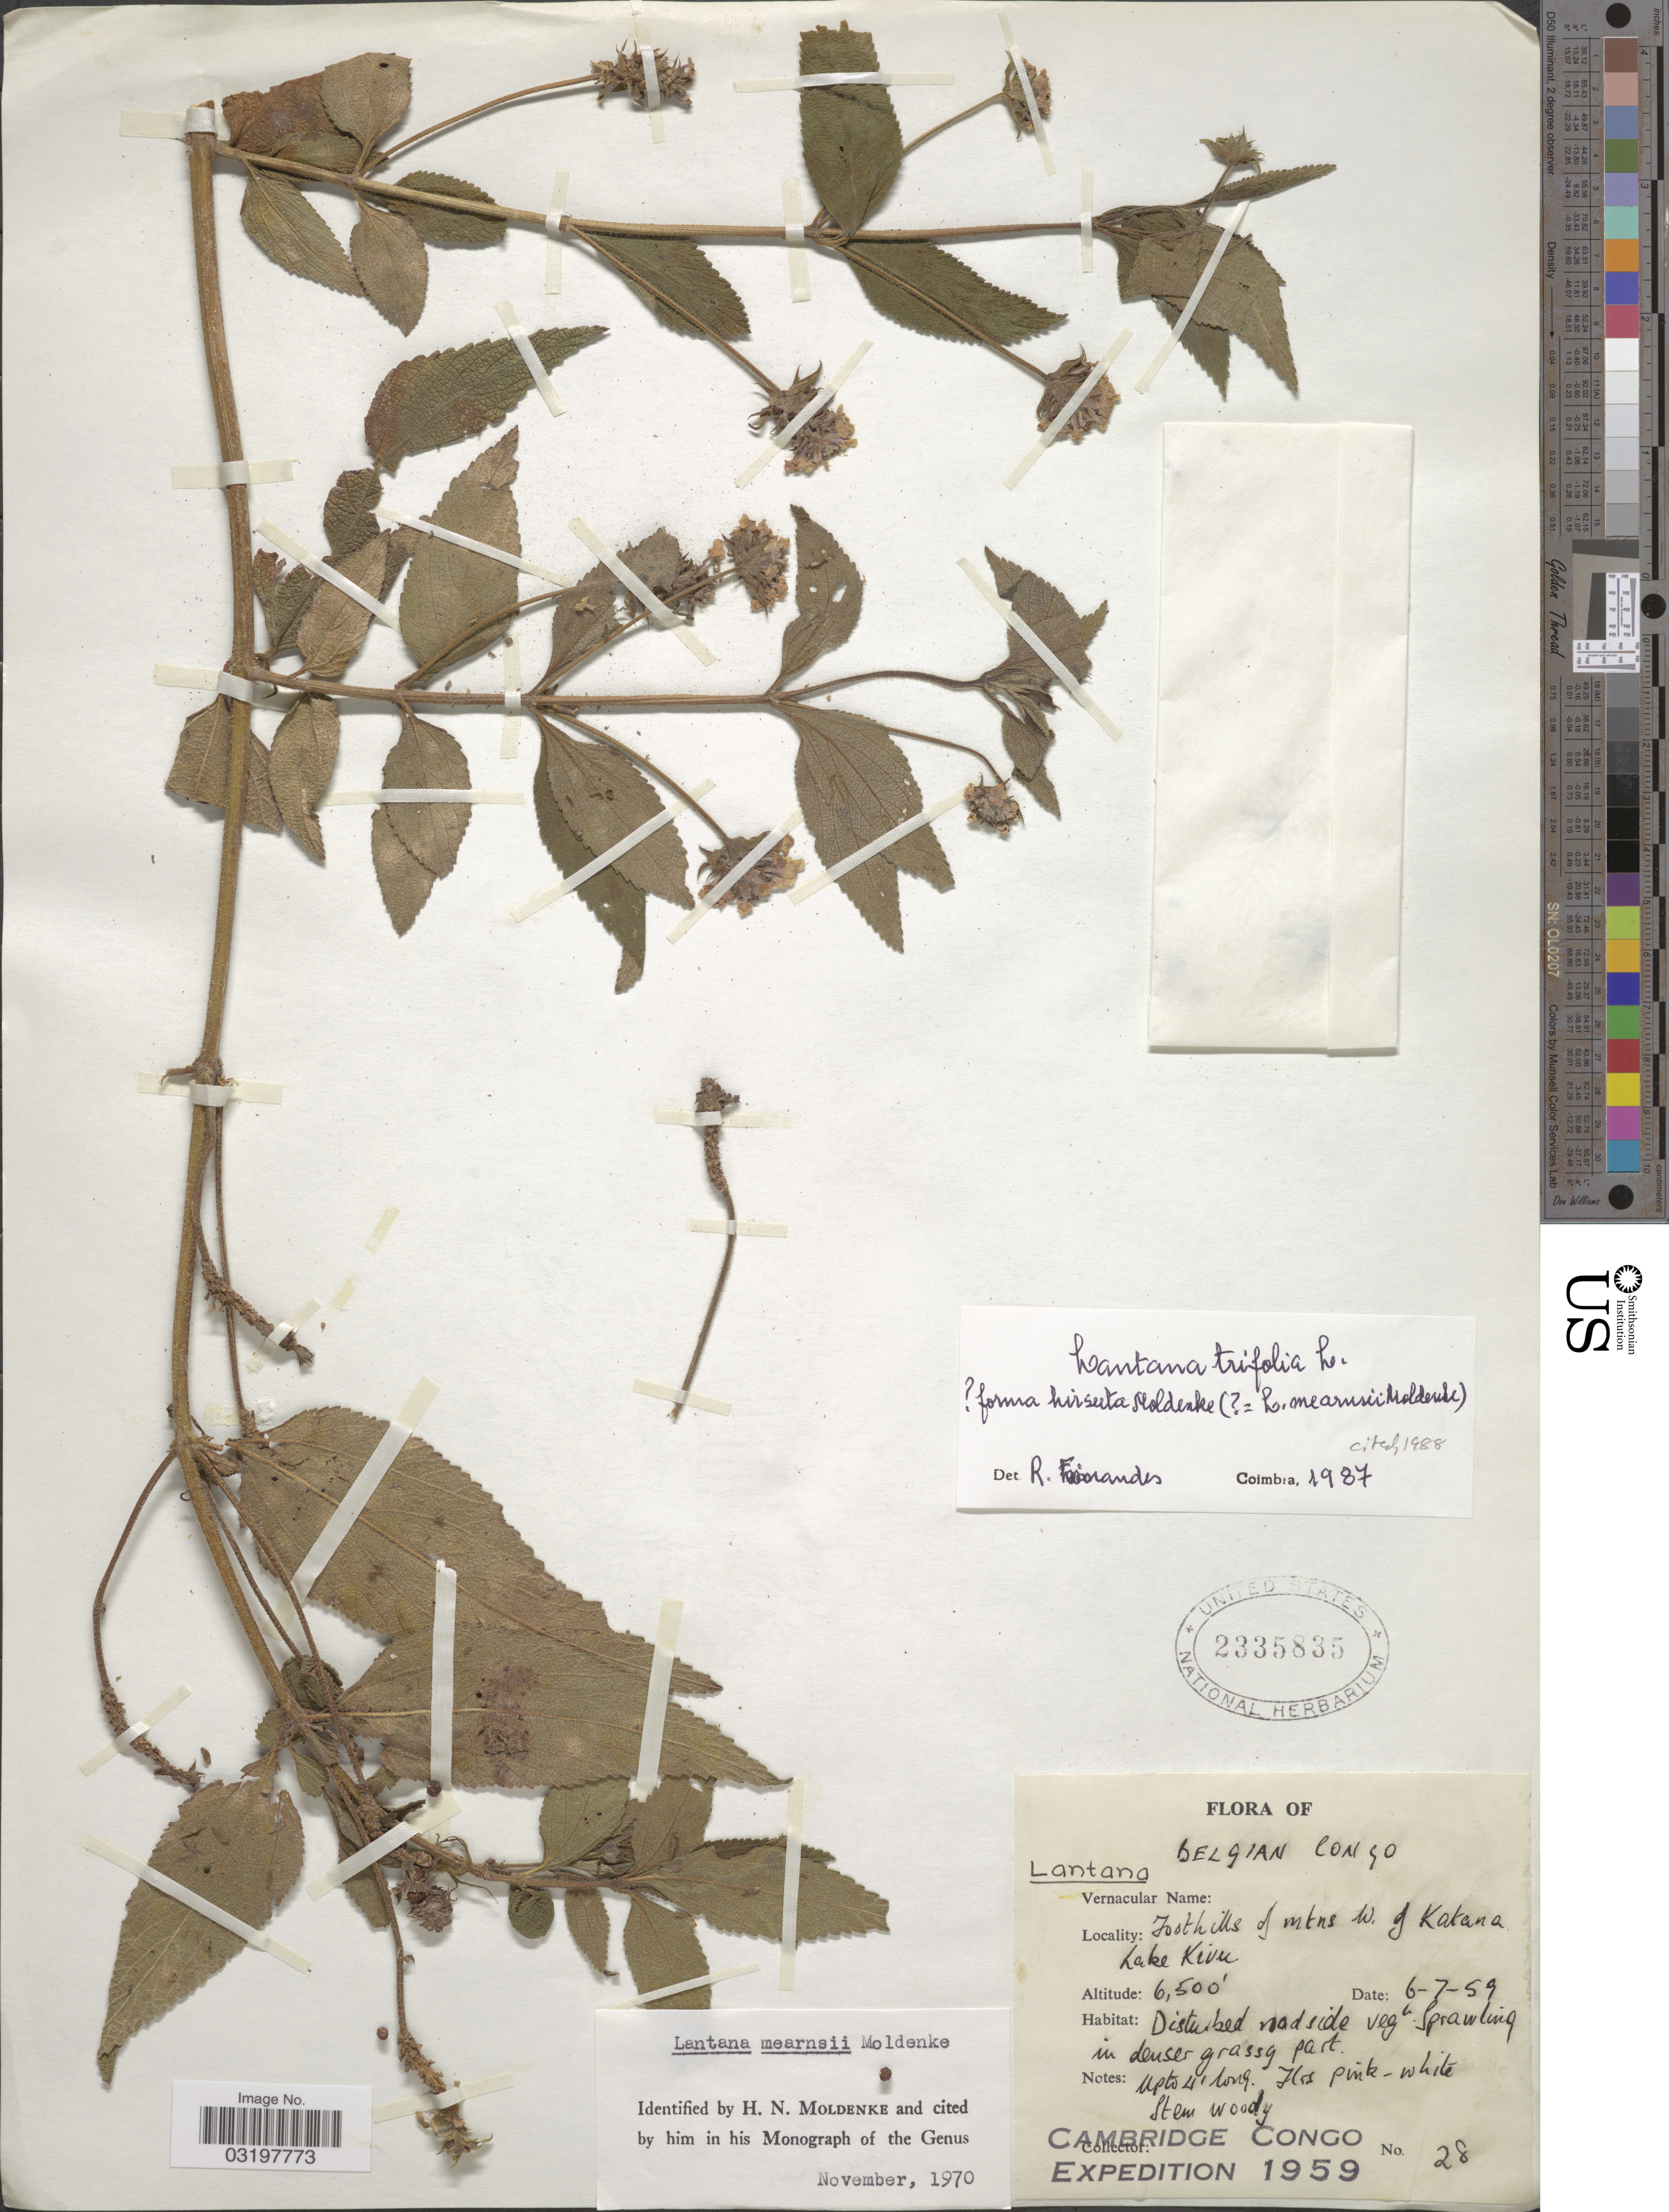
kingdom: Plantae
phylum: Tracheophyta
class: Magnoliopsida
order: Lamiales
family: Verbenaceae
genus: Lantana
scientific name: Lantana trifolia f. hirsuta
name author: Moldenke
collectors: Cambridge Congo Expedition 1959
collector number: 28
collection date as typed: Transcribed d/m/y: 6/7/59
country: Congo, Democratic Republic of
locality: Belgian Congo, Foothills of mtns W. of Katana. Lake Kivu.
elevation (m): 1981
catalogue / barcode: US 2335835